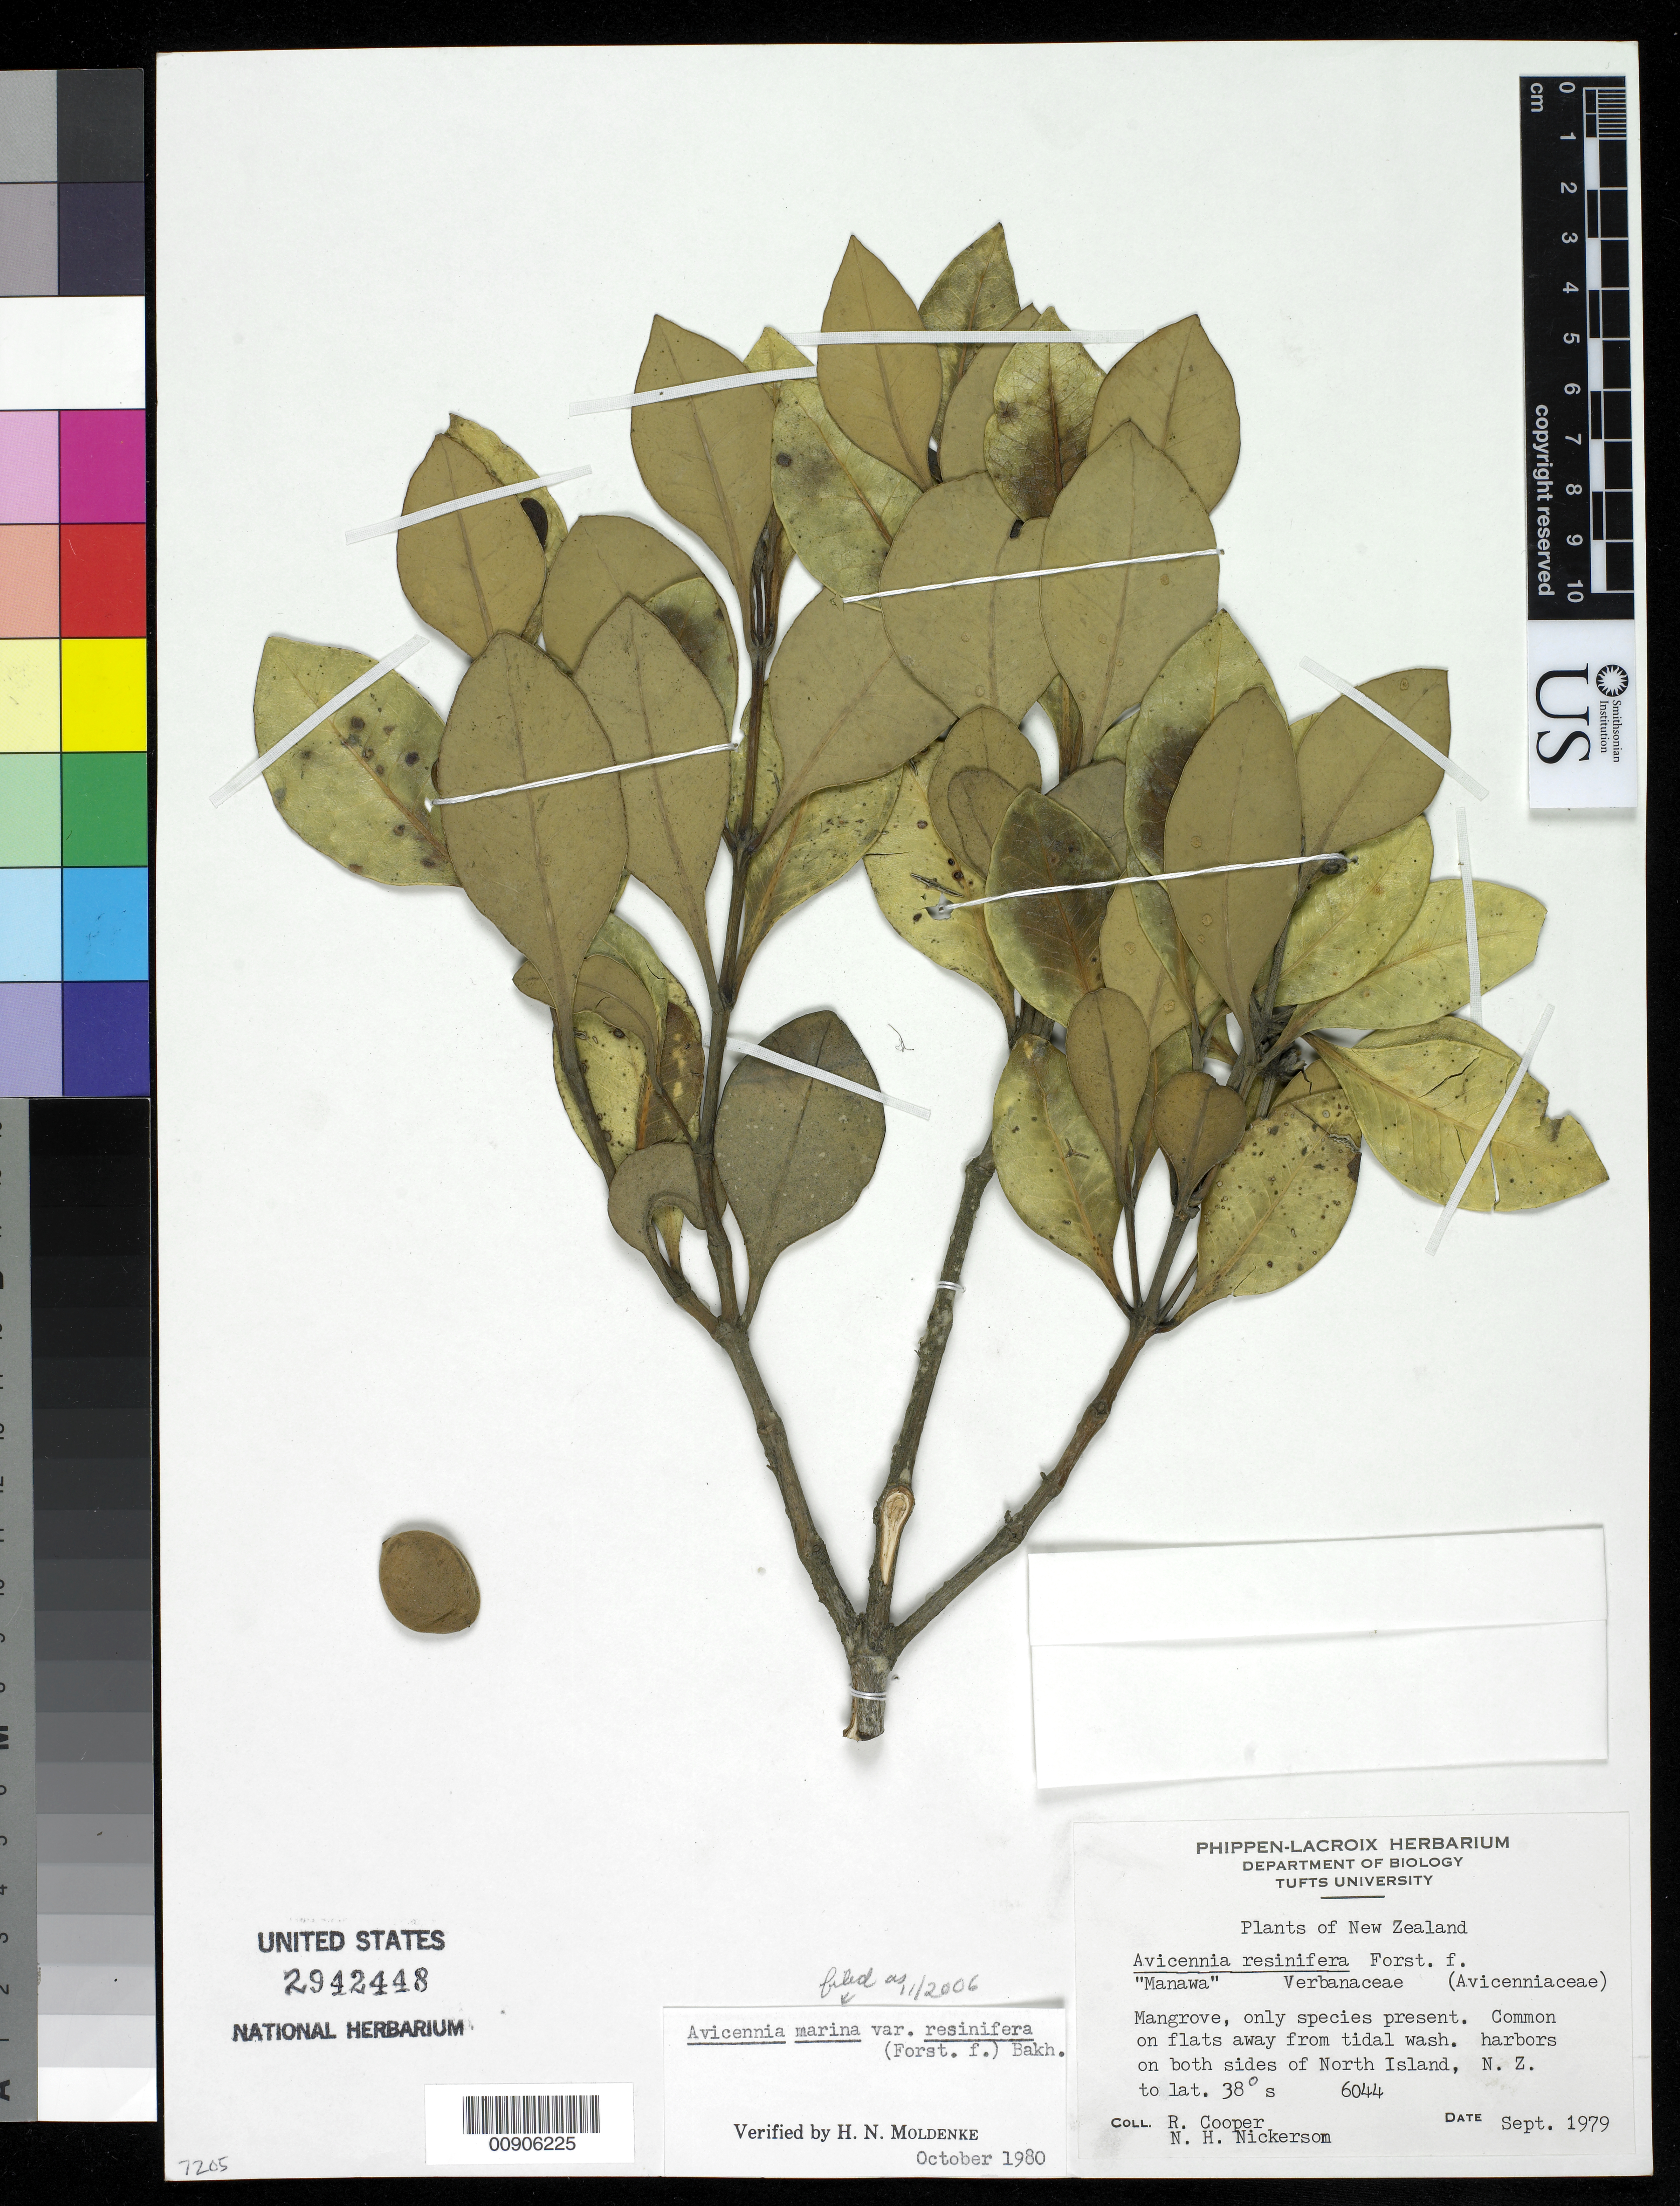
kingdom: Plantae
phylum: Tracheophyta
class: Magnoliopsida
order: Lamiales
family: Acanthaceae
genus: Avicennia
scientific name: Avicennia marina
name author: (Forssk.) Vierh.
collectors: R. Cooper & N. Nickerson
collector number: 6044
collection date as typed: Sep 1979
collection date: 1979-09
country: New Zealand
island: North I.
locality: common on flats away from tidal wash. Harbors on both sides of North Island to lat. 38 degrees S.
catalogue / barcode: US 2942448